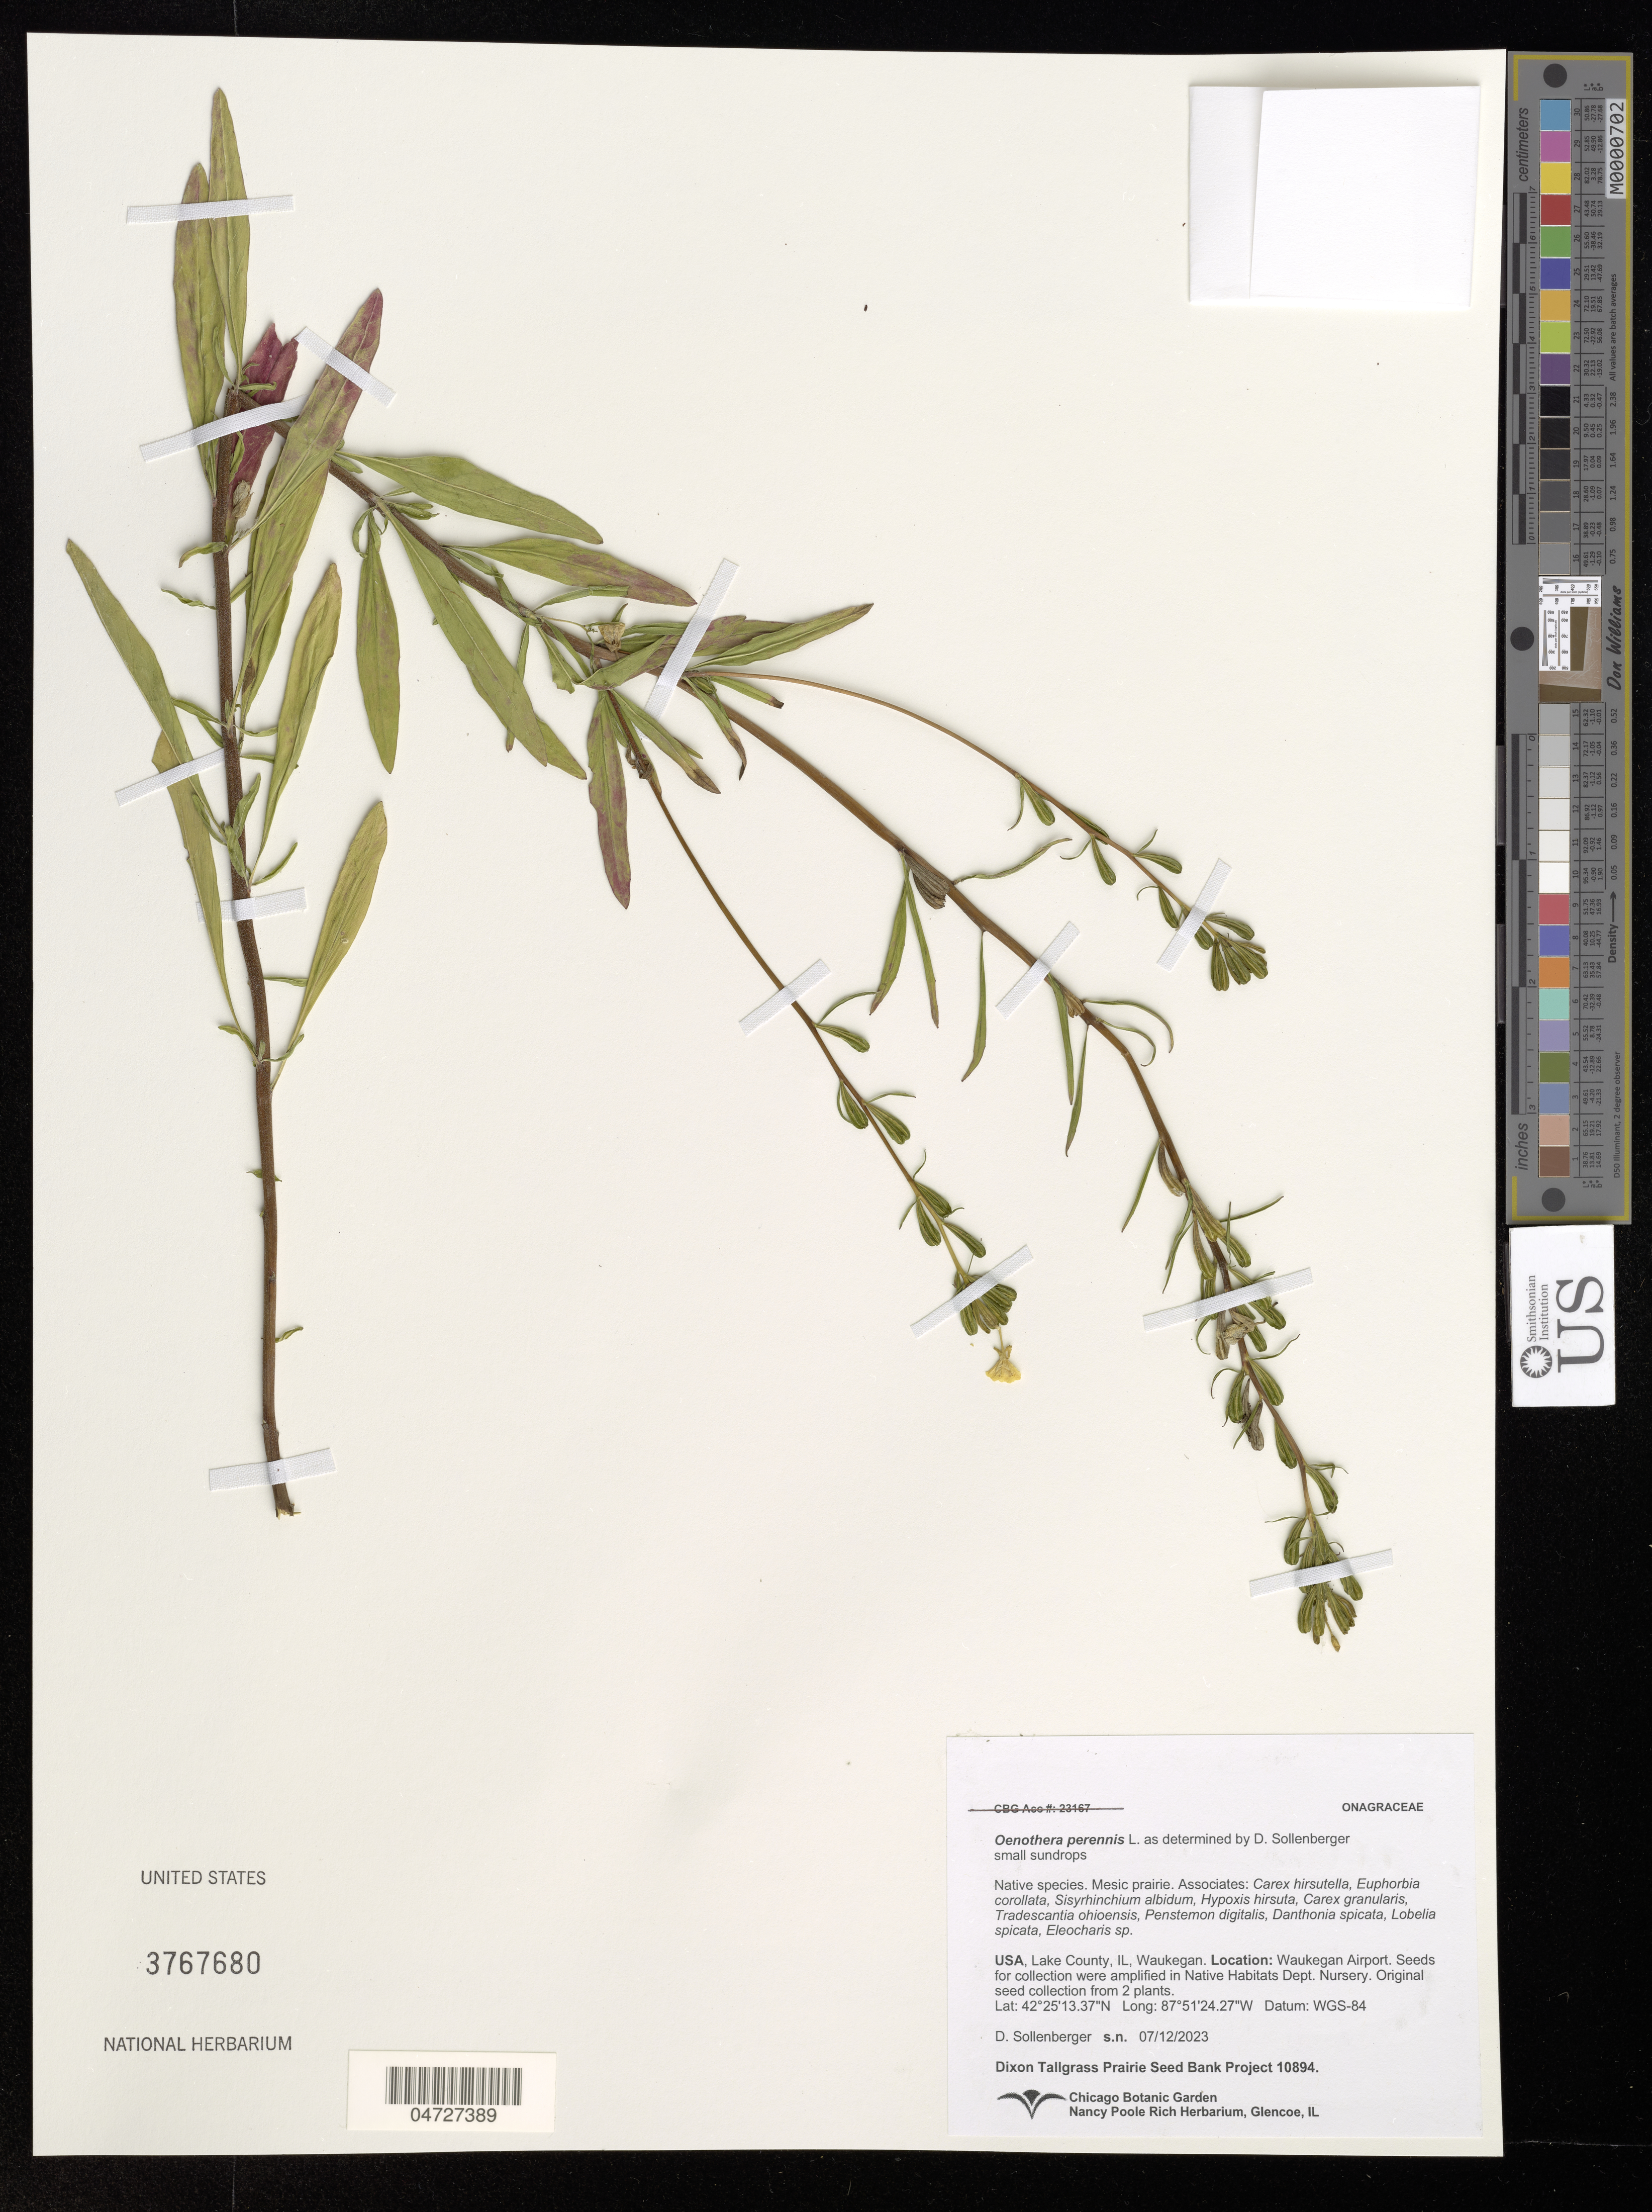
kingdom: Plantae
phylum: Tracheophyta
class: Magnoliopsida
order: Myrtales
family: Onagraceae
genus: Oenothera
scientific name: Oenothera perennis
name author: L.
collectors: D. Sollenberger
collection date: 2023-12-07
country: United States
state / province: Illinois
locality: Lake County, Waukegan. Waukegan Airport. Nursery.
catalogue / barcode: US 3767680